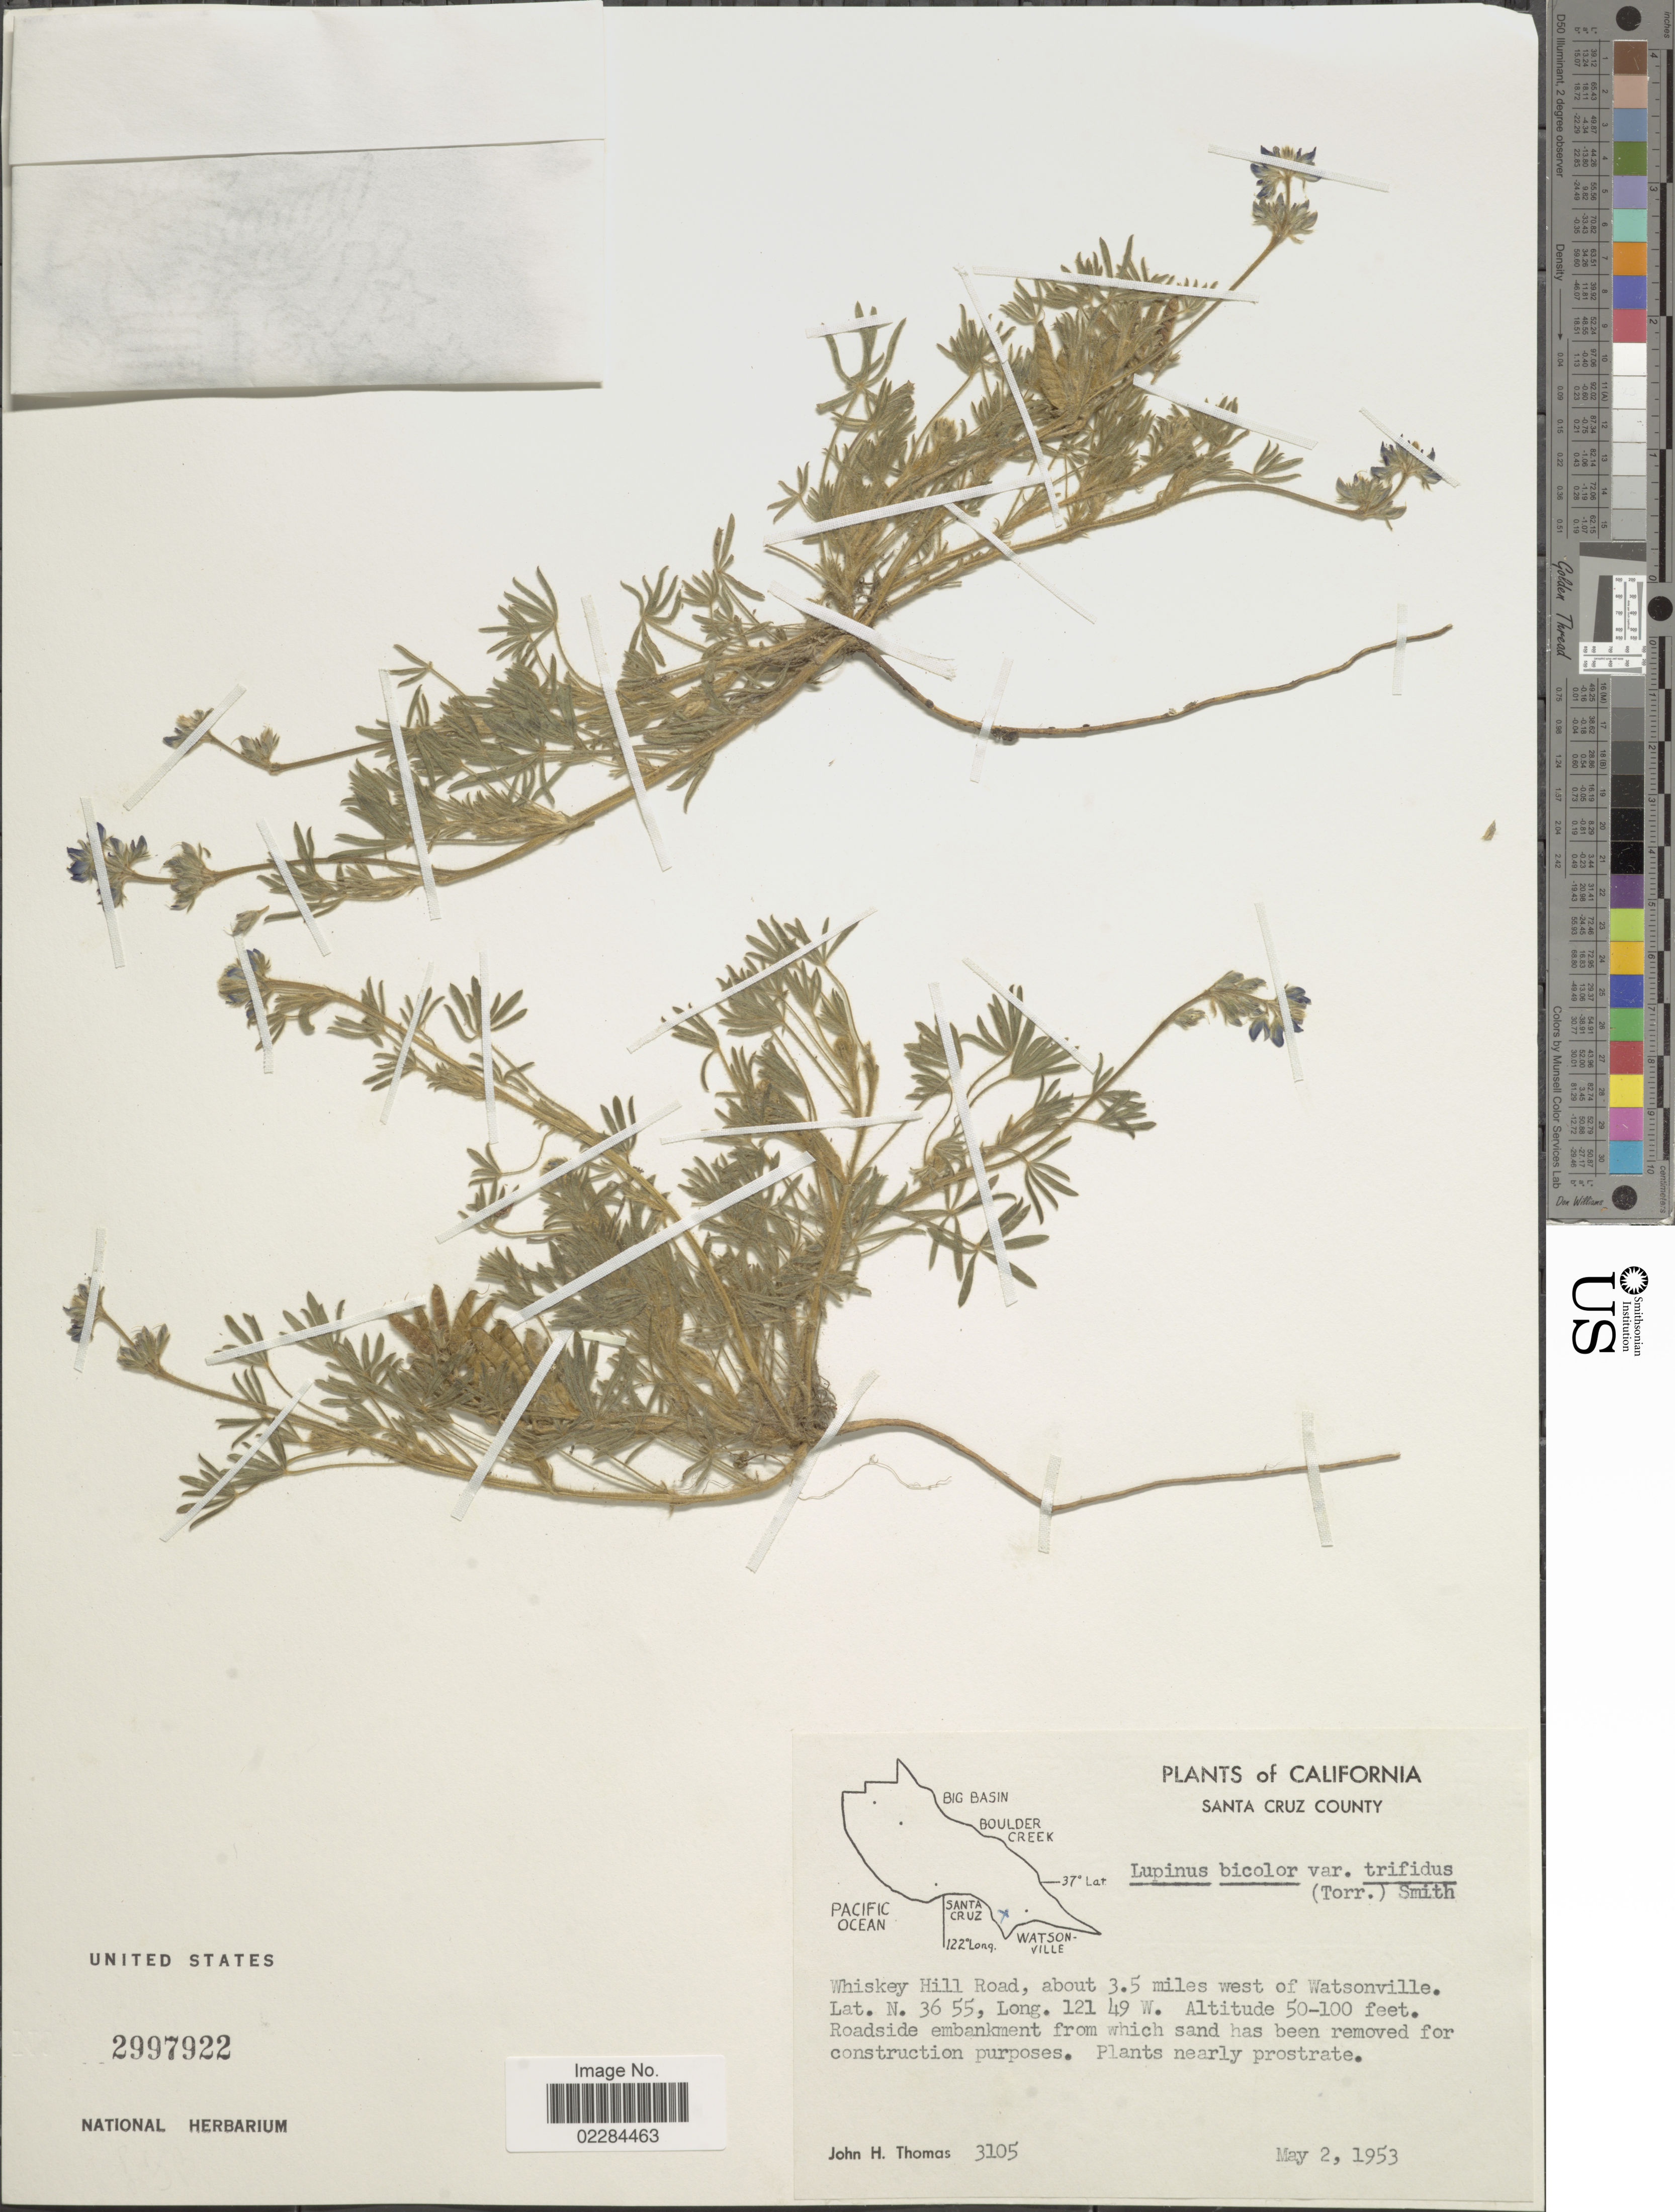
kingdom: Plantae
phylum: Tracheophyta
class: Magnoliopsida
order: Fabales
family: Fabaceae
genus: Lupinus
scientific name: Lupinus bicolor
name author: Lindl.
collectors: J. H. Thomas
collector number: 3105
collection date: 1953-05-02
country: United States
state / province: California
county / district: Santa Cruz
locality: Santa Cruz County. Whiskey Hill Road, about 3.5 miles west of Watsonville.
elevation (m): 15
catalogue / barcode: US 2997922